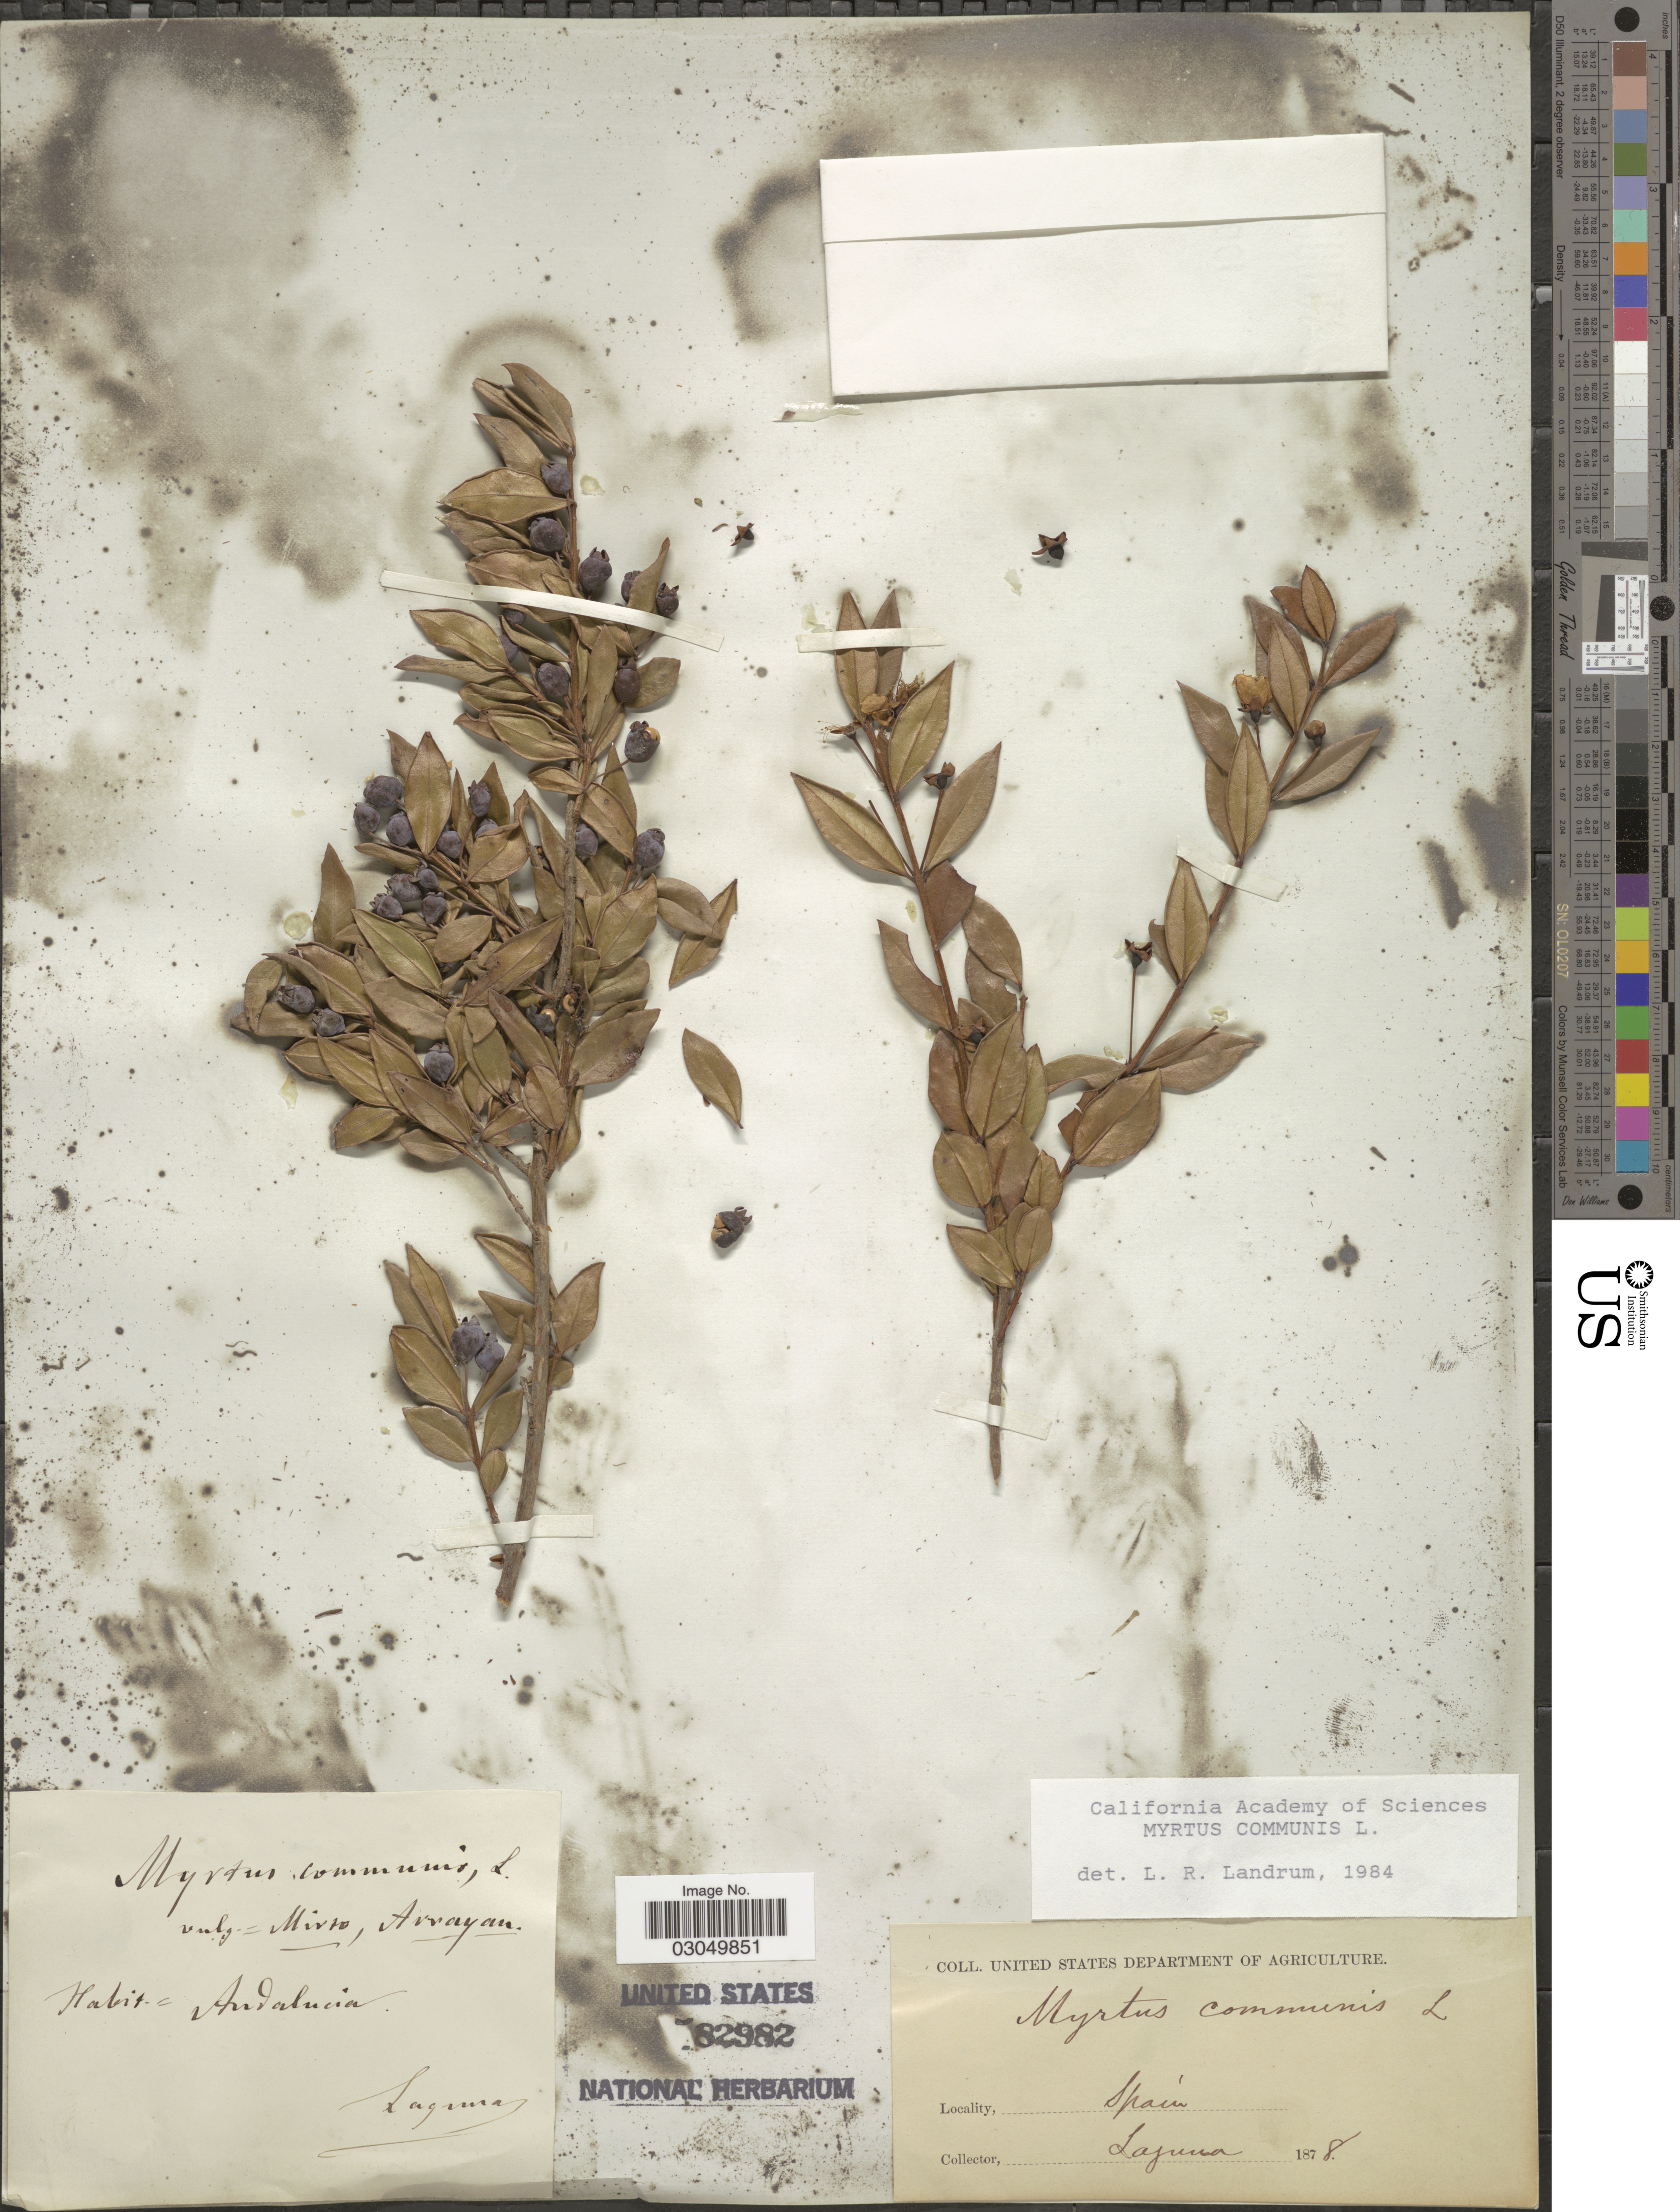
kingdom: Plantae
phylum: Tracheophyta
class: Magnoliopsida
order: Myrtales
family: Myrtaceae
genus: Myrtus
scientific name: Myrtus communis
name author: L.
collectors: -. Laguna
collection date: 1878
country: Spain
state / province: Andalucía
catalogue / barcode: US 82982